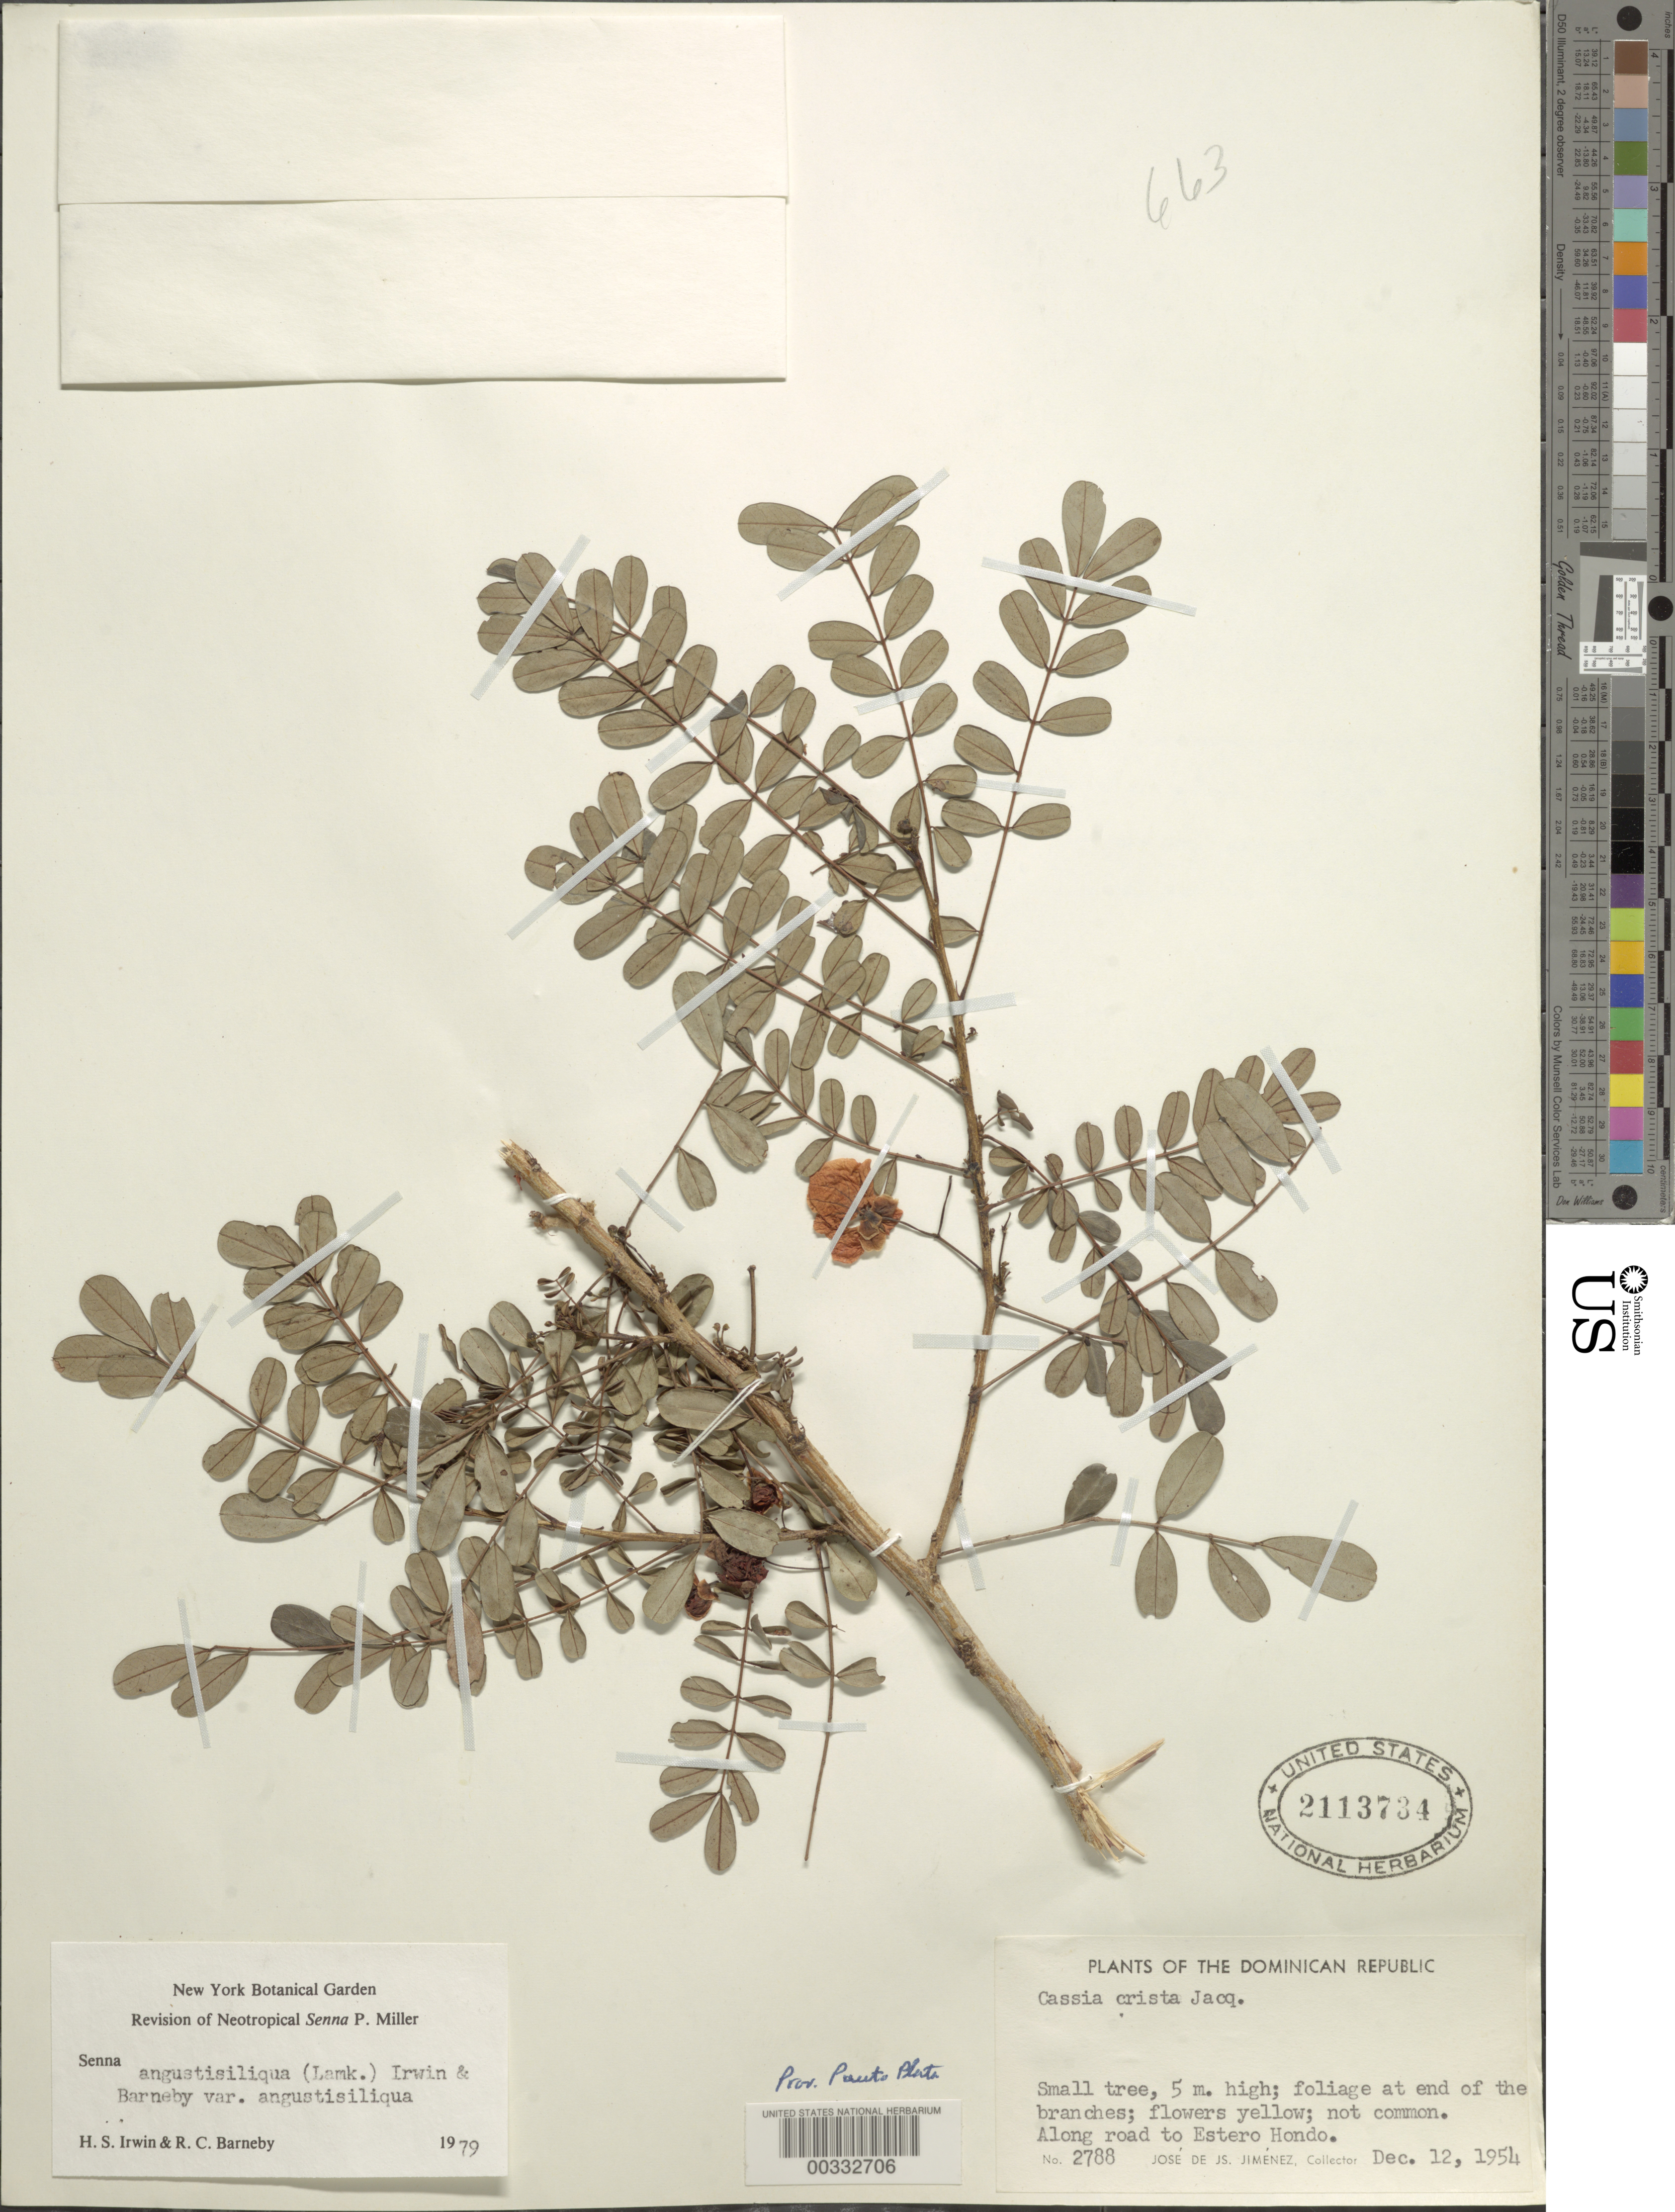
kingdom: Plantae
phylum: Tracheophyta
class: Magnoliopsida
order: Fabales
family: Fabaceae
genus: Senna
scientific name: Senna angustisiliqua var. angustisiliqua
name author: (Lam.) H.S. Irwin & Barneby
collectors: J. J. Jiménez Almonte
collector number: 2788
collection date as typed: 12 Dec 1954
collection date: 1954-12-12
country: Dominican Republic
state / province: Puerto Plata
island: Hispaniola Island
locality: Along road to estero hondo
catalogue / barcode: US 2113734